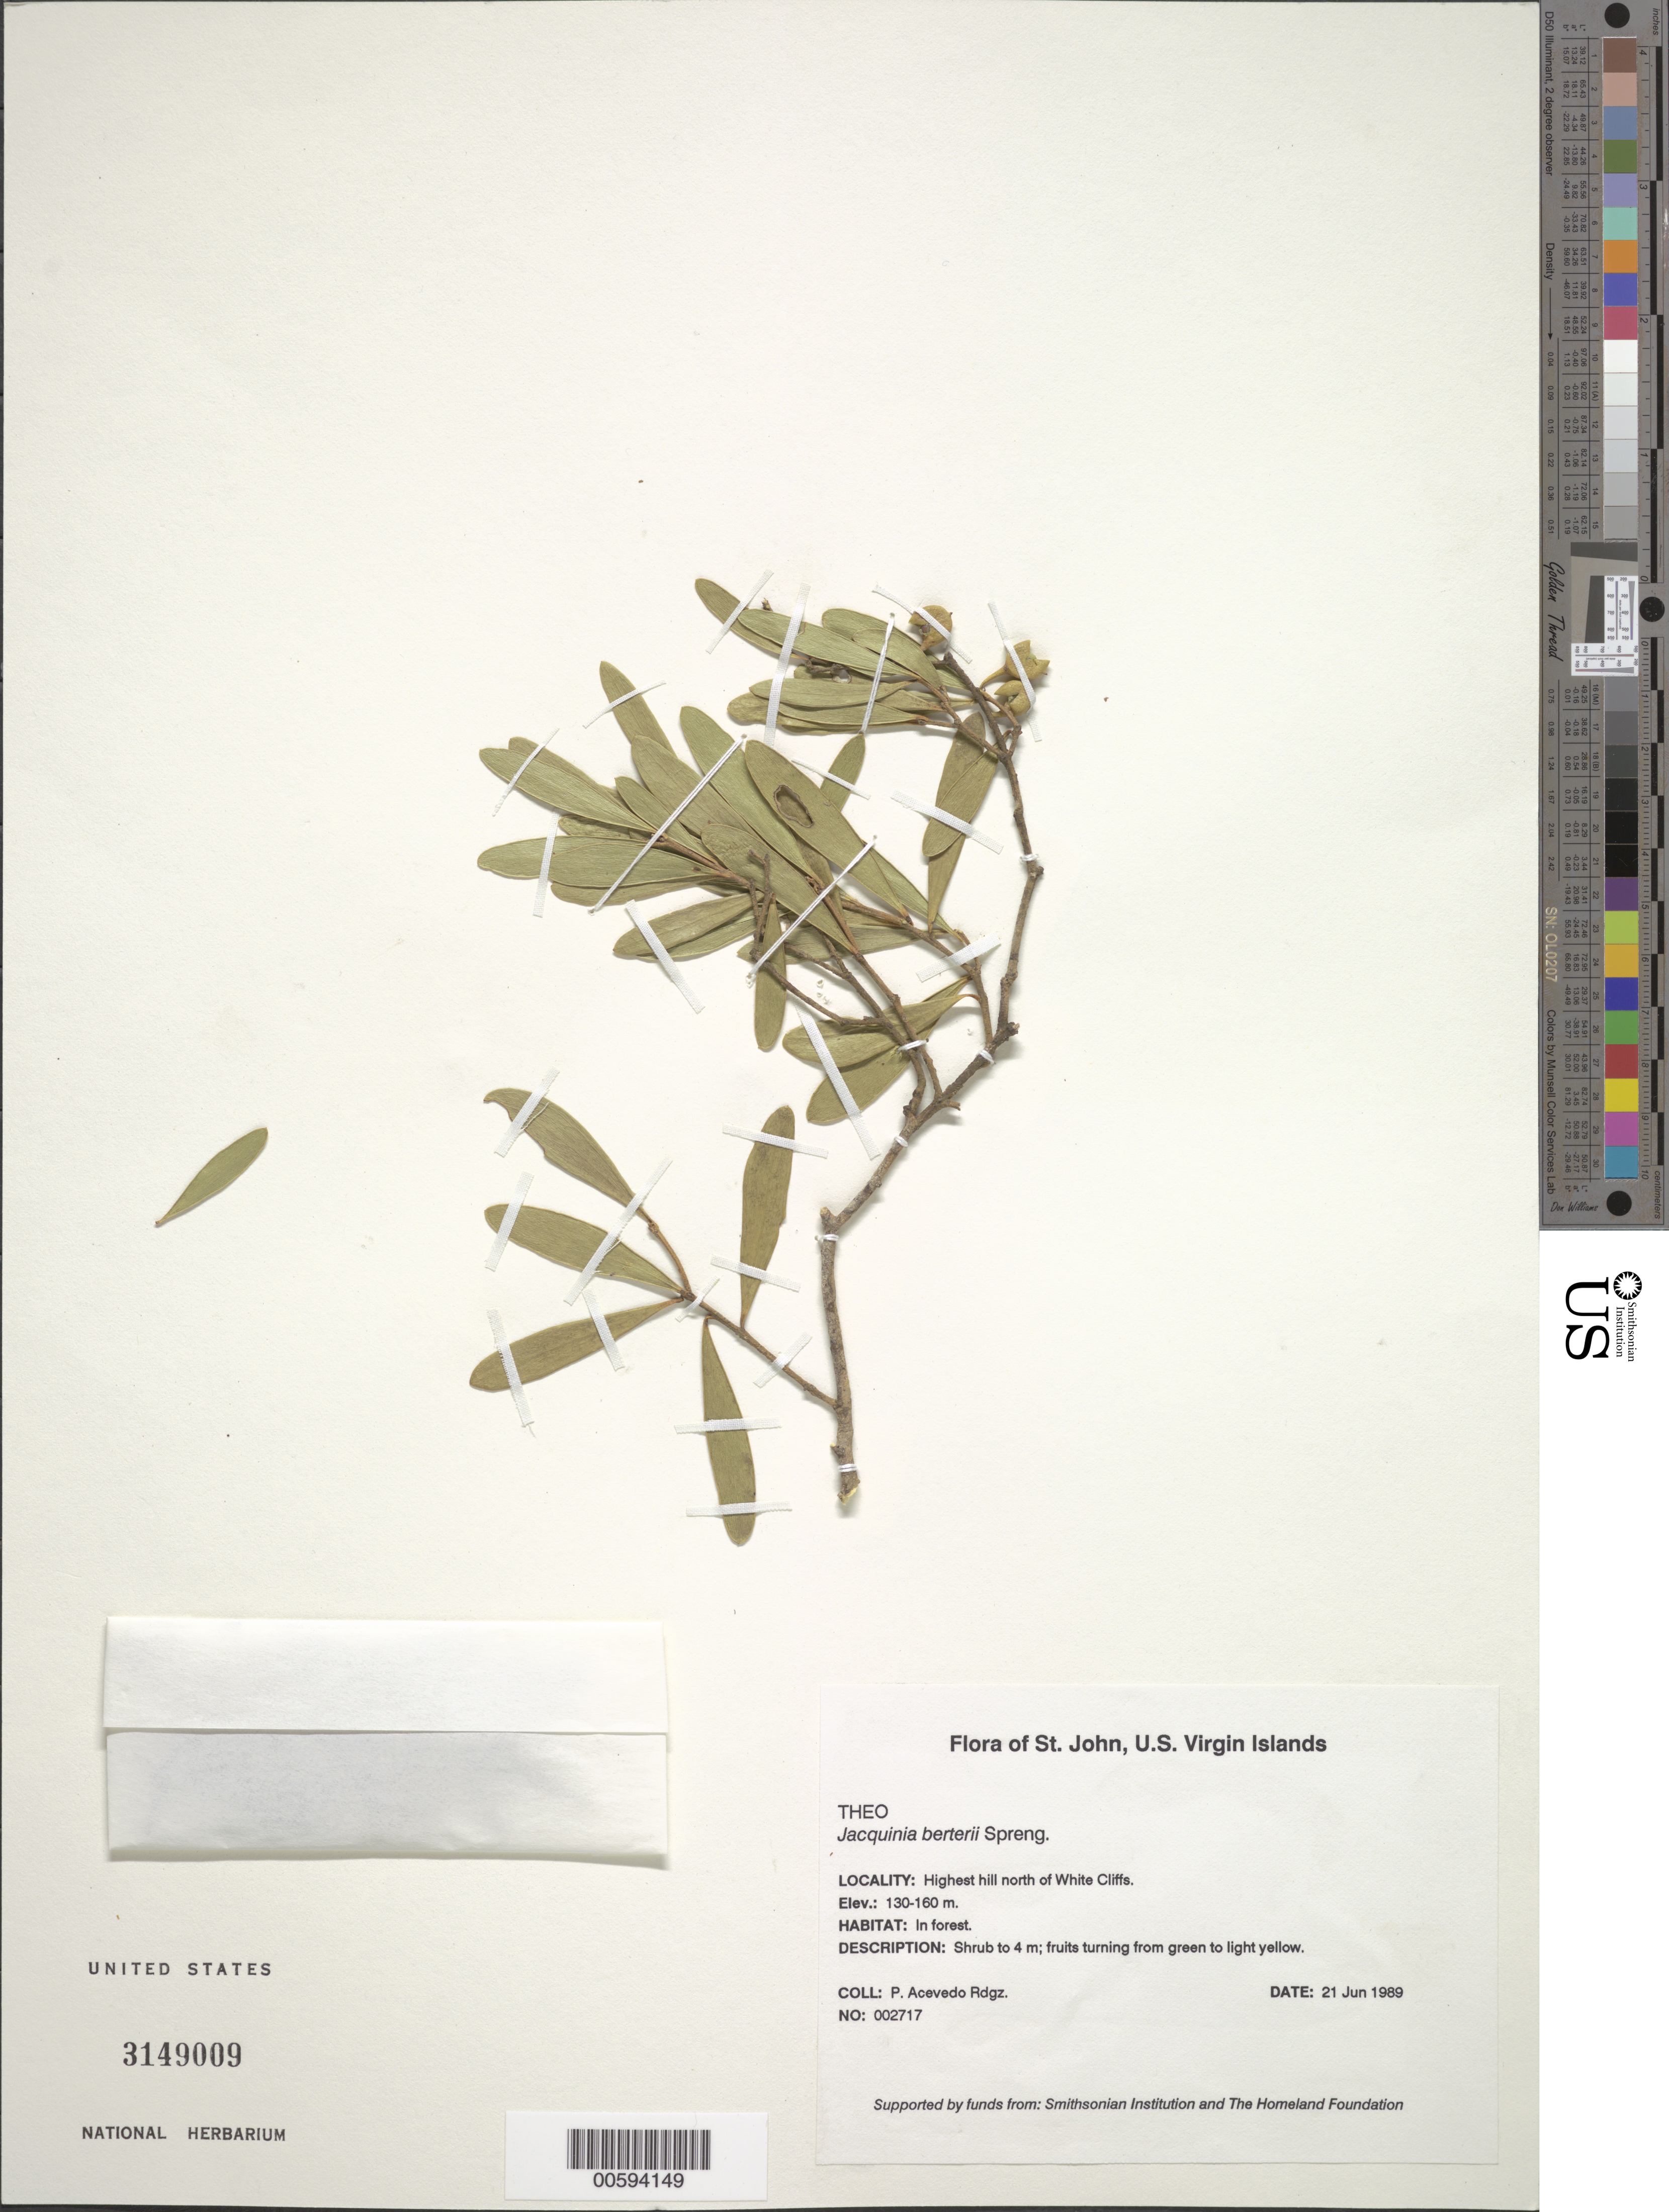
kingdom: Plantae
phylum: Tracheophyta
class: Magnoliopsida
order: Ericales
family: Primulaceae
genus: Jacquinia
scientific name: Jacquinia berteroi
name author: Spreng.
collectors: P. Acevedo-Rodr.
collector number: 2717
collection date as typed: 21 Jun 1989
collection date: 1989-06-21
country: U.S. Virgin Islands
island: St. John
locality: Reef Bay Quarter, Highest hill north of White Cliffs.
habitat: In forest.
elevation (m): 130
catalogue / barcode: US 3149009